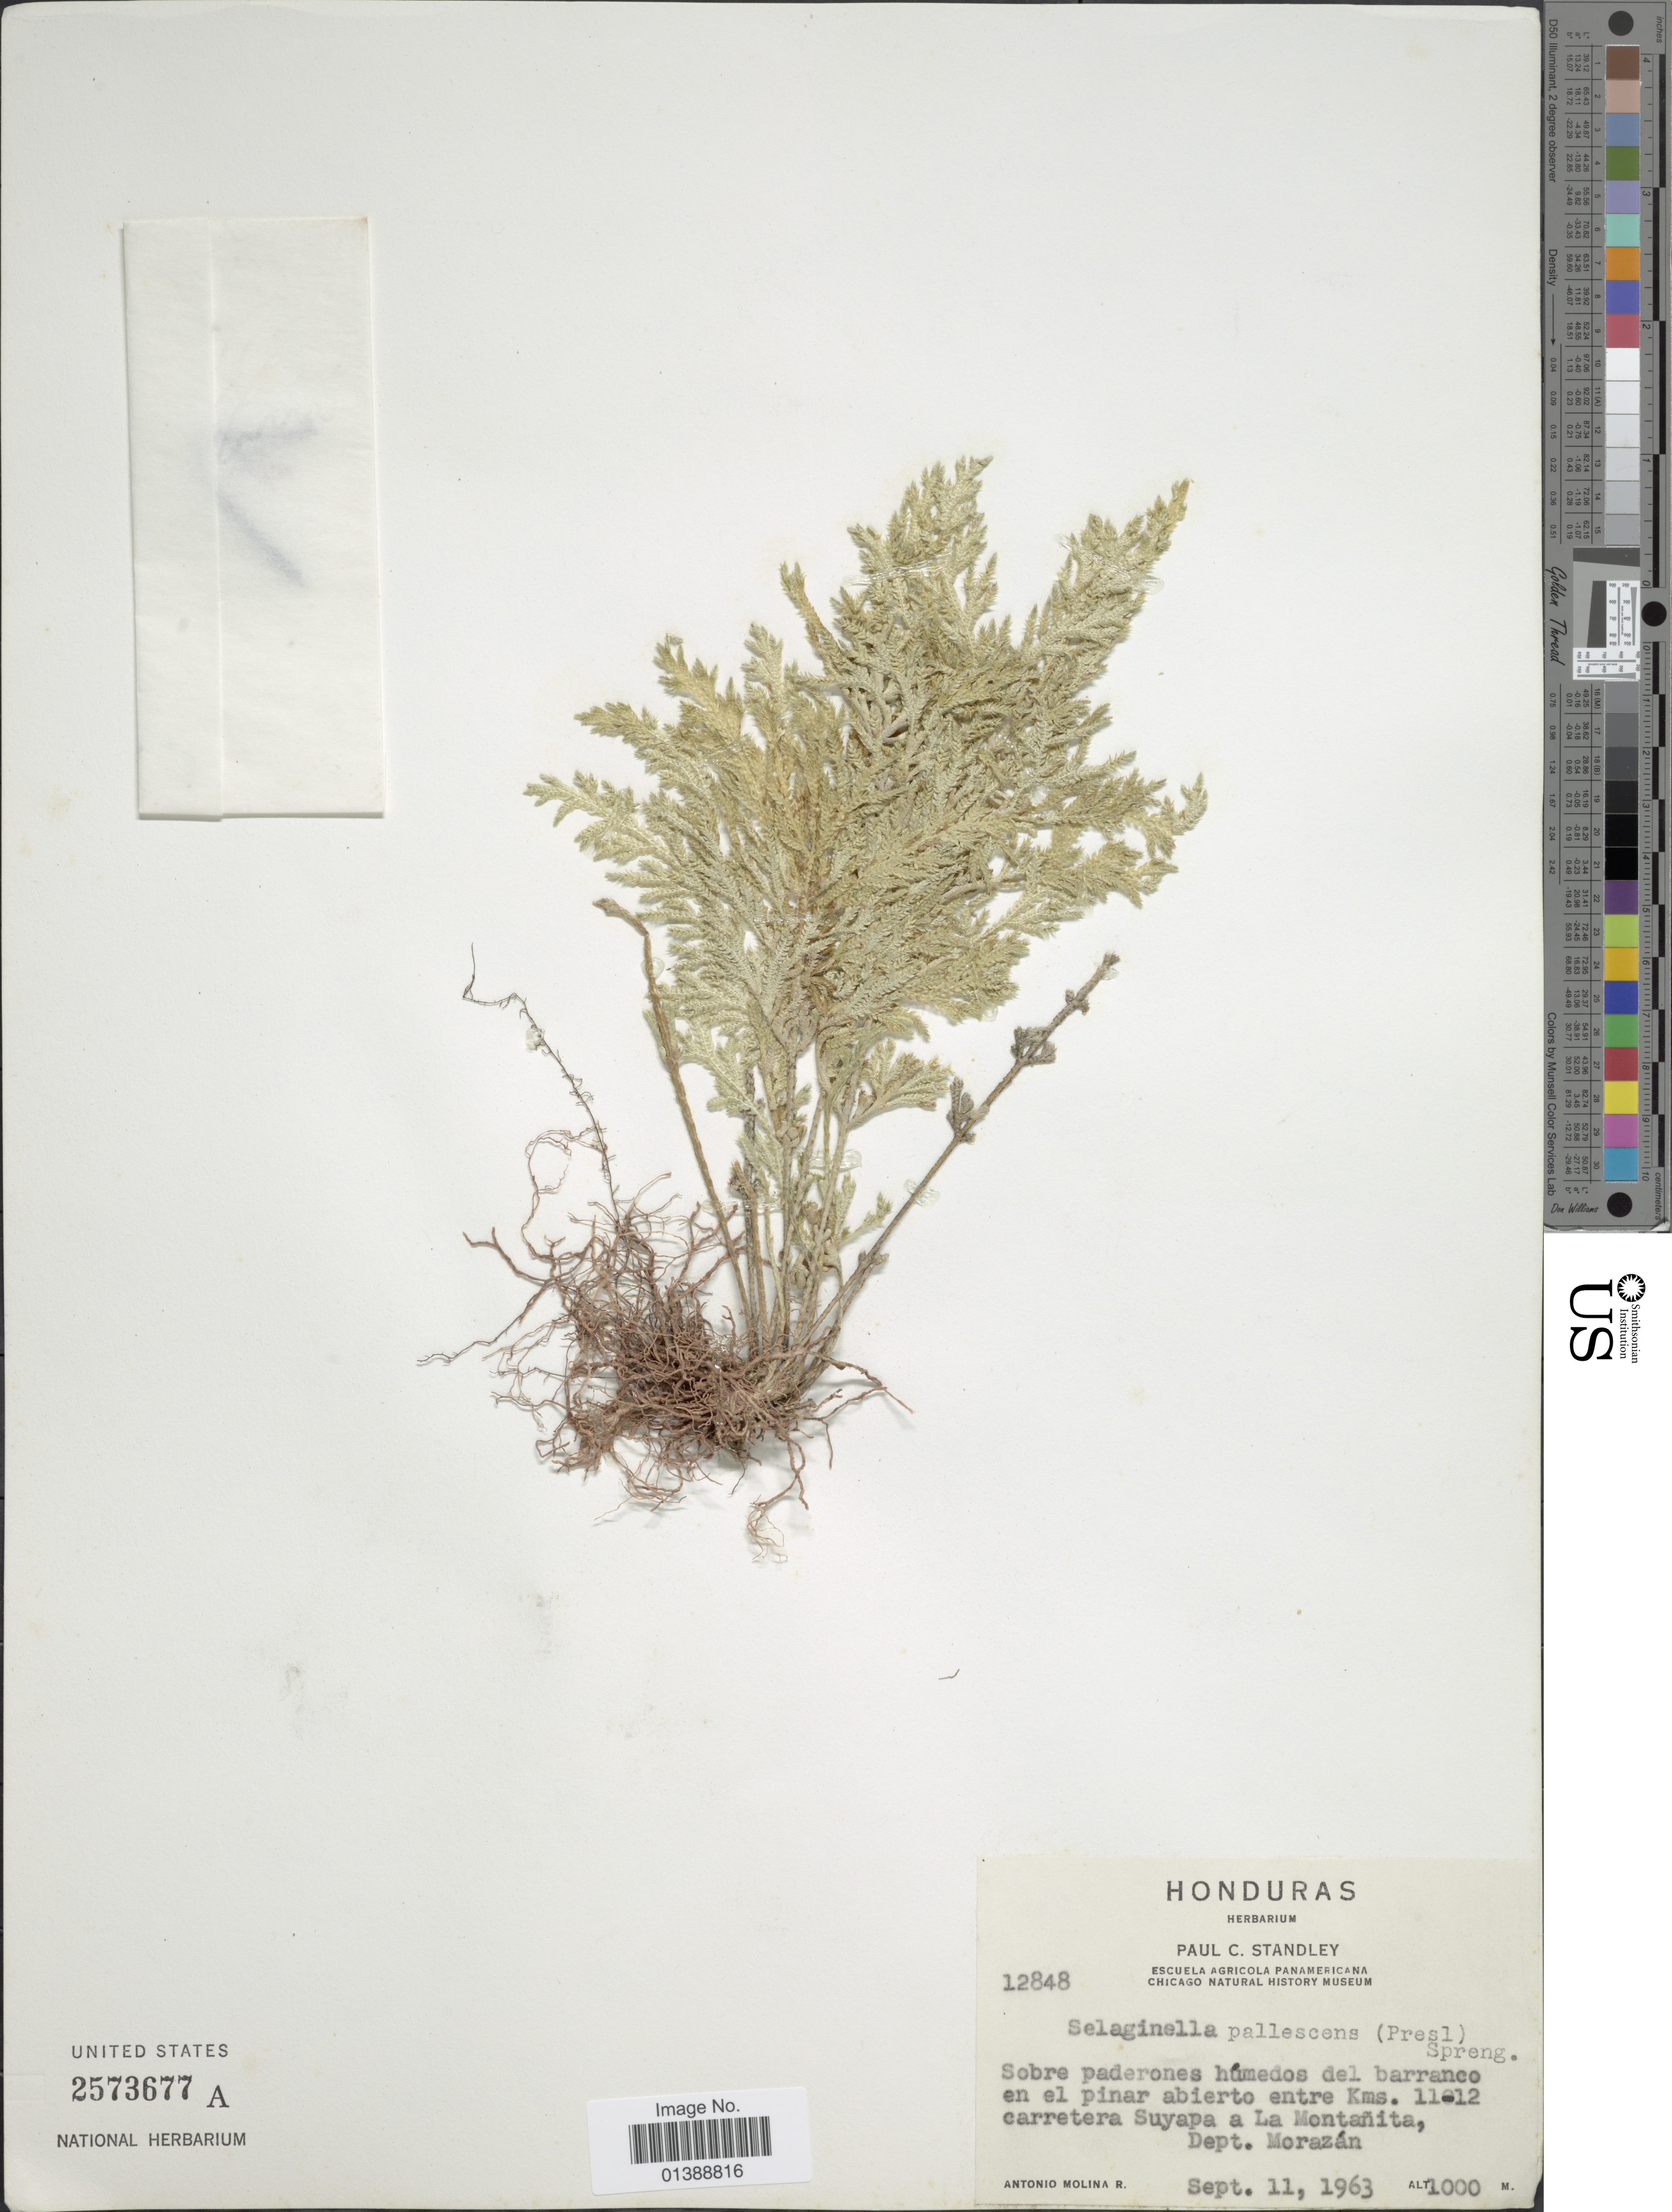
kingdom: Plantae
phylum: Tracheophyta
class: Lycopodiopsida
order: Selaginellales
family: Selaginellaceae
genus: Selaginella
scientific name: Selaginella pallescens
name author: (C. Presl) Spring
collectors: A. Molina R.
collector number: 12848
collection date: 1963-09-11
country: Honduras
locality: Sobre paderones húmedos del barranca en el pinar abierto entre Kms 11-12 carretera Suyapa a La Montañita Dept Morazán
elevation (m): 1000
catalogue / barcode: US 2573677A